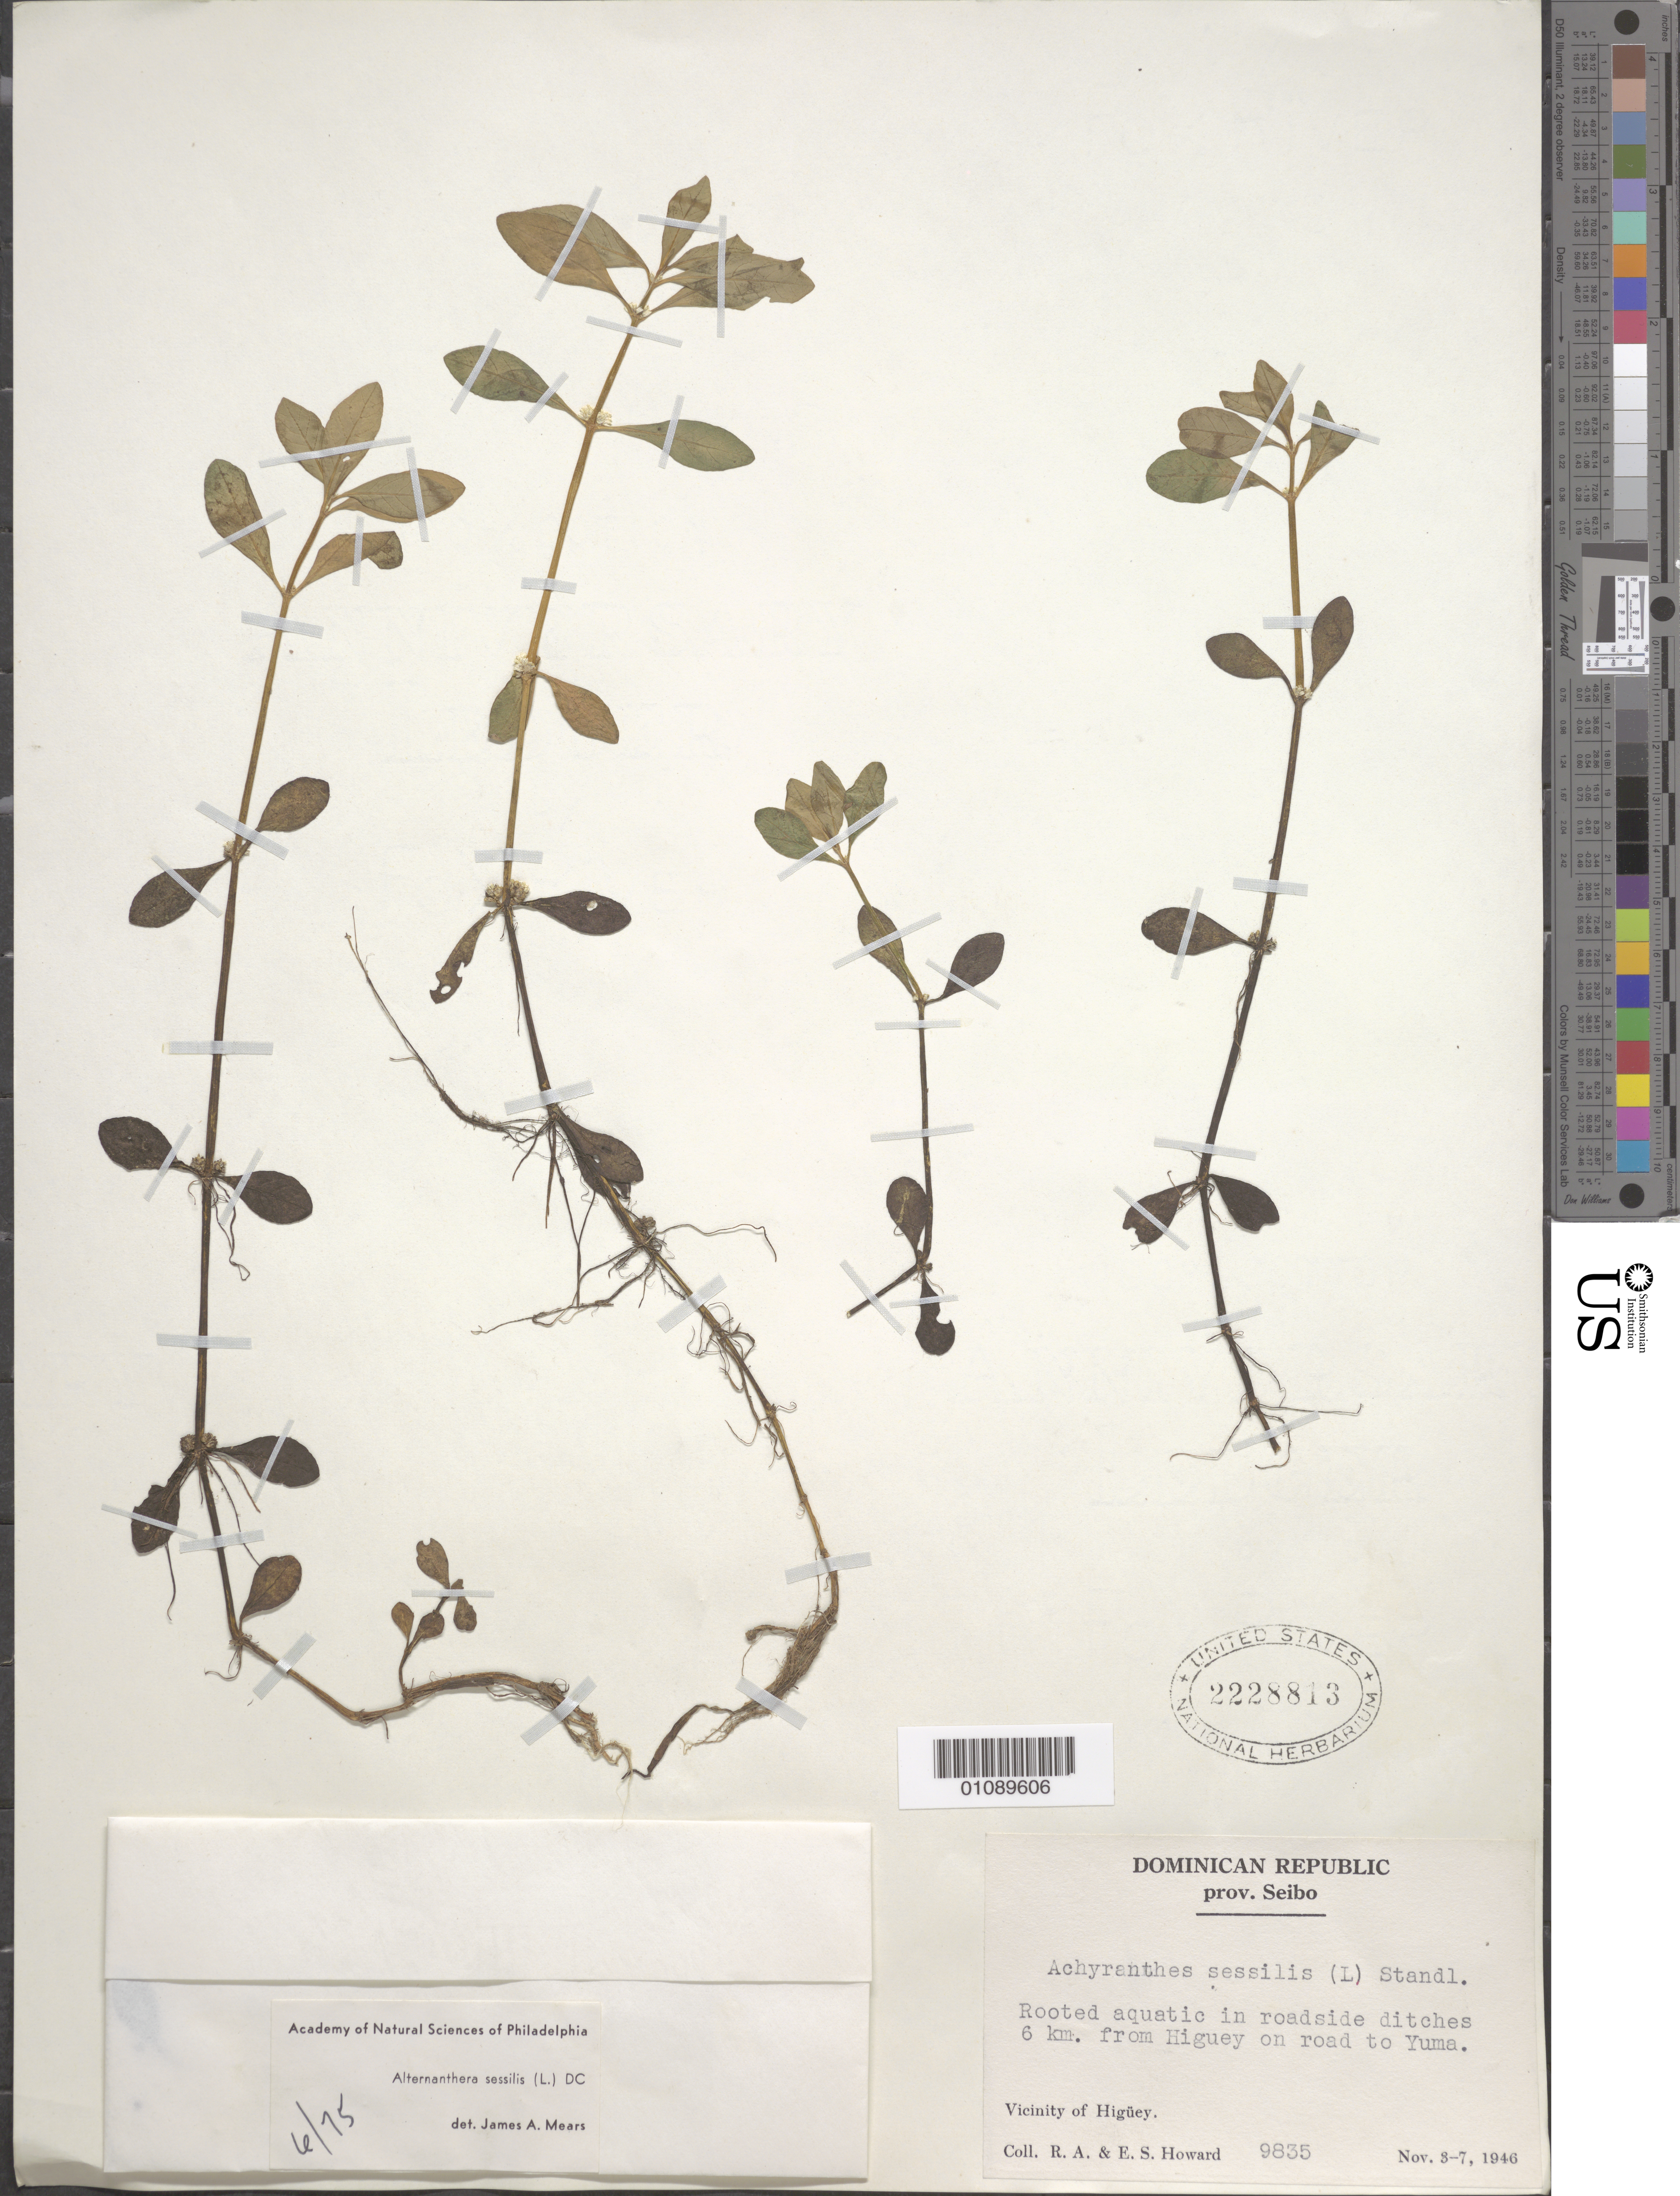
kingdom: Plantae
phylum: Tracheophyta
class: Magnoliopsida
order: Caryophyllales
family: Amaranthaceae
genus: Achyranthes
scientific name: Achyranthes sessilis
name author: (L.) Steud.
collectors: E. S. Howard & P. Howard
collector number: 9835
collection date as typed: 03 Nov 1946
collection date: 1946-11-03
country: Dominican Republic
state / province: La Altagracía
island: Hispaniola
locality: Vicinity of Higuey, 6 km. from Higuey on road to Yuma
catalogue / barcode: US 2228813